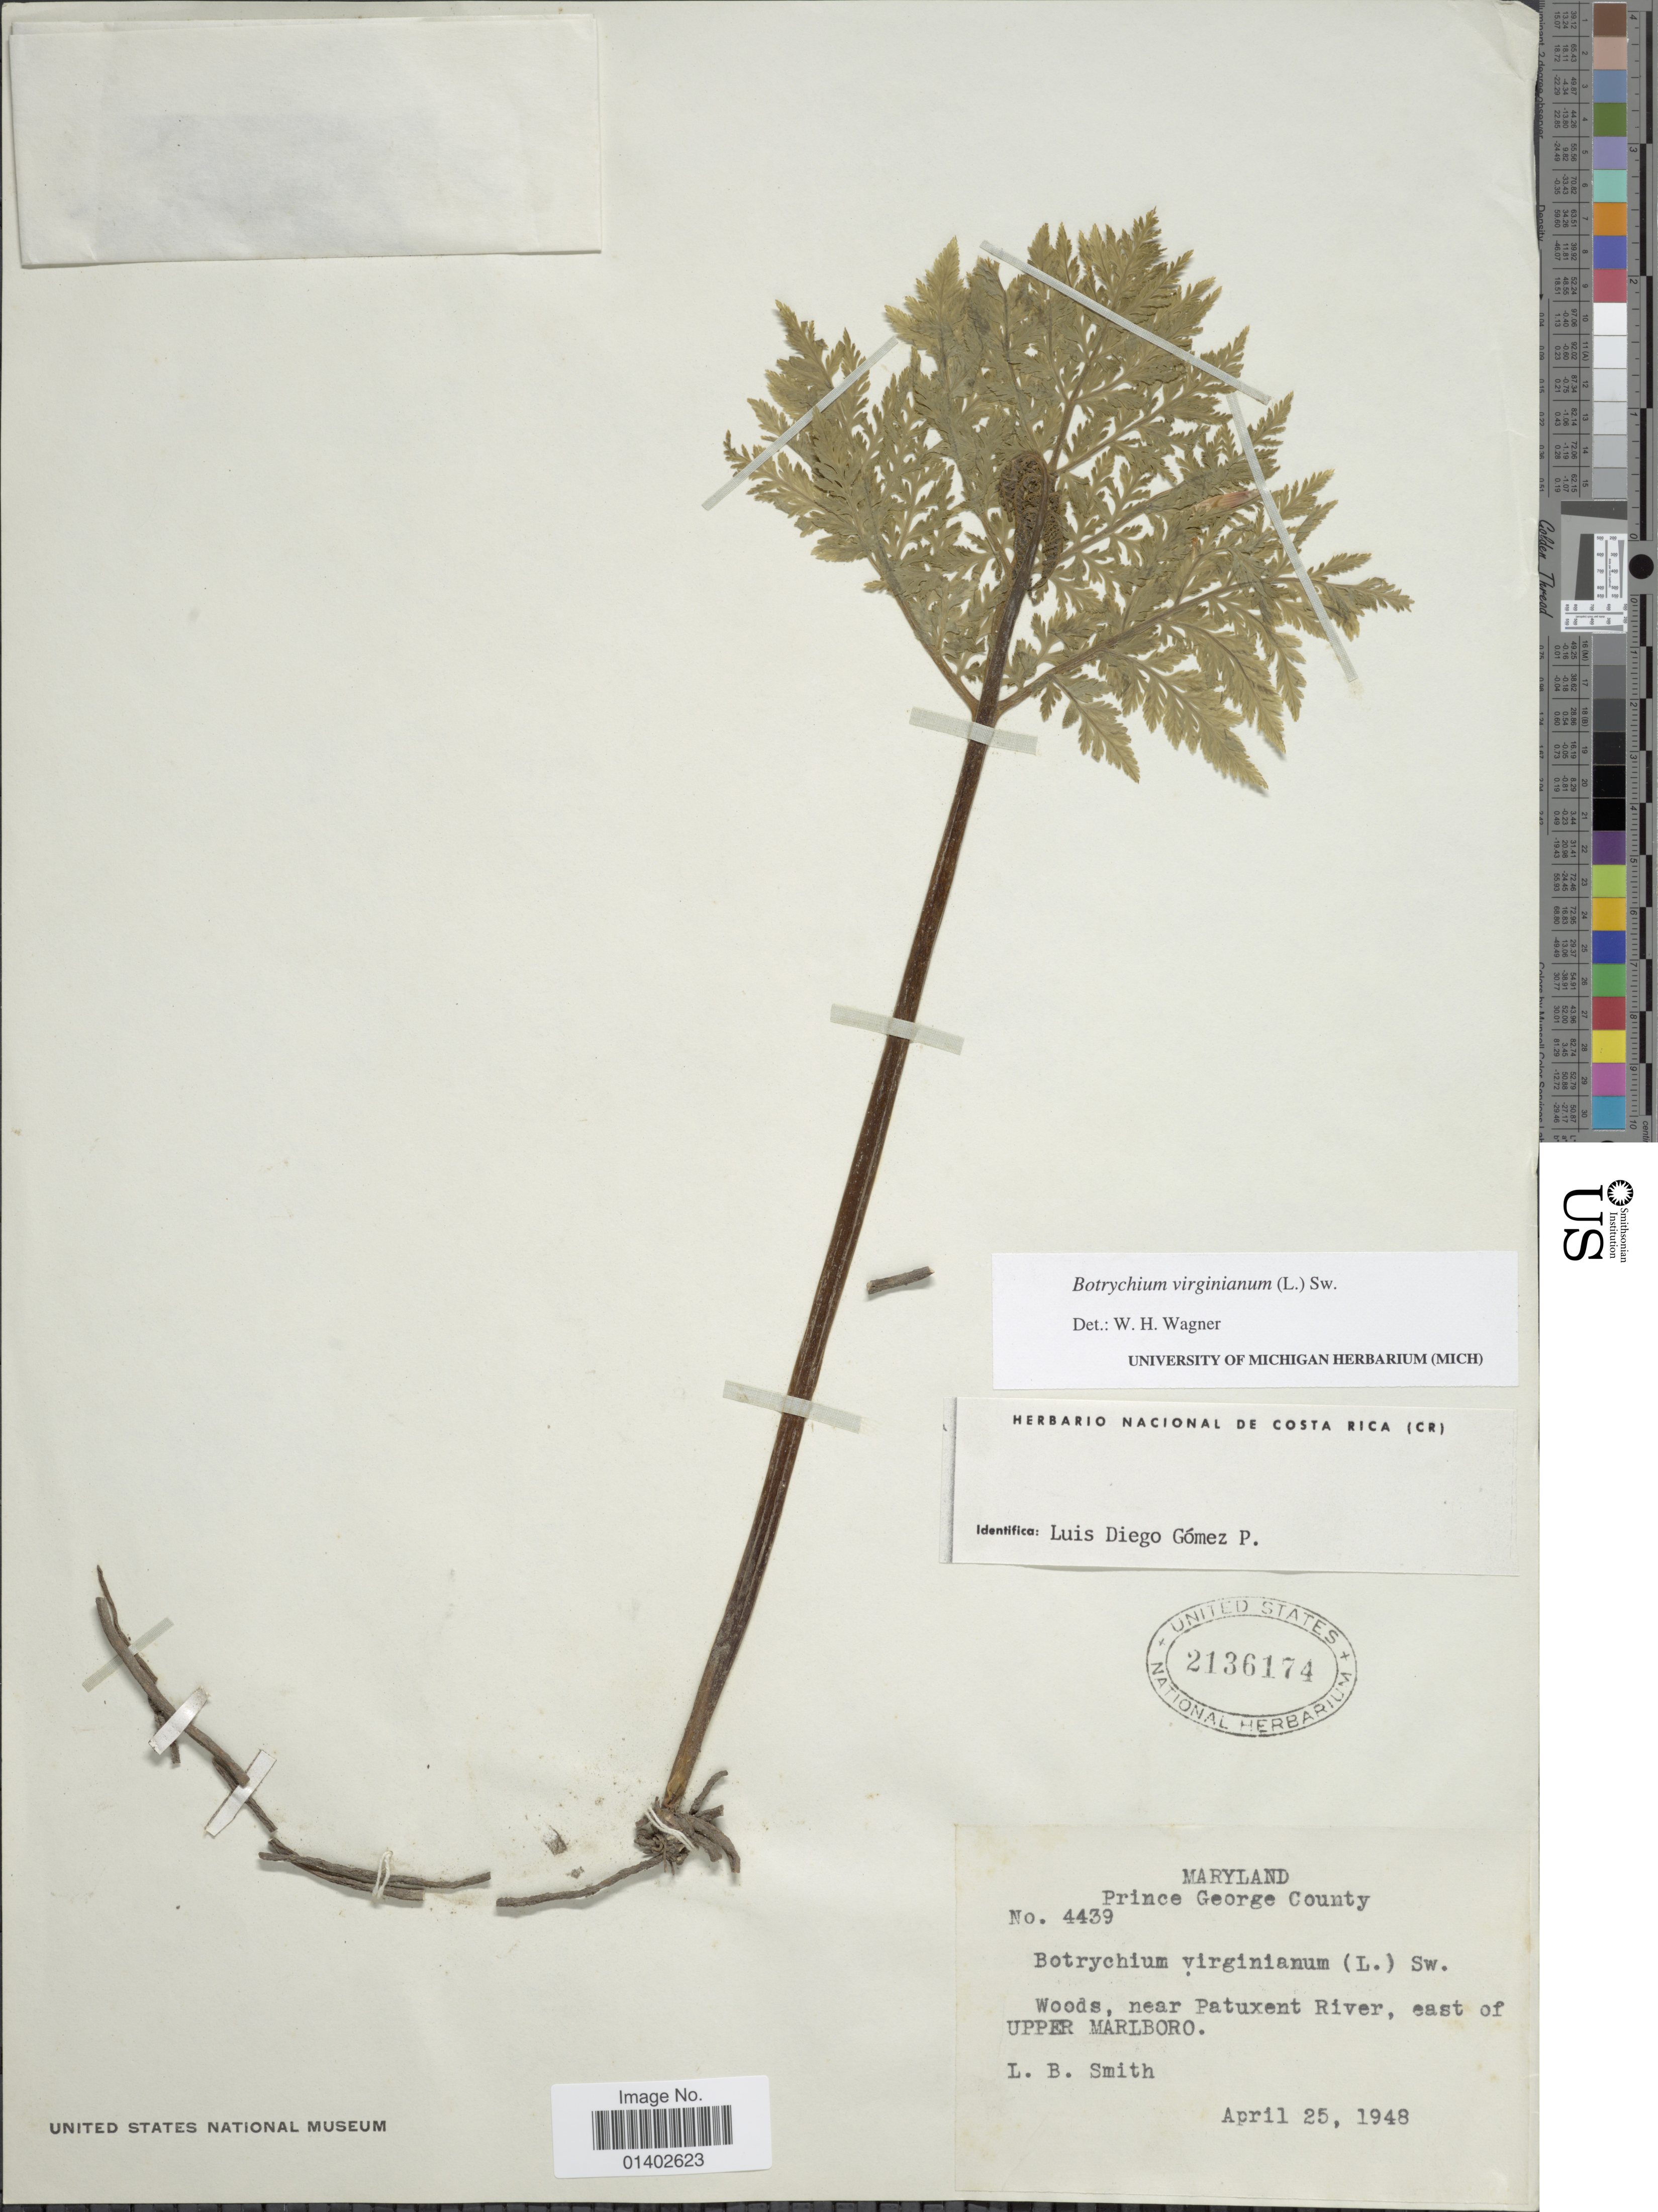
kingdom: Plantae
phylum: Tracheophyta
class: Polypodiopsida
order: Ophioglossales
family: Ophioglossaceae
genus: Botrychium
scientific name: Botrychium virginianum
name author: (L.) Sw.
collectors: L. Smith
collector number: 4439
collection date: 1948-04-25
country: United States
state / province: Maryland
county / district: Prince George's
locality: Prince Georges County, Woods, near Patuxent River, east of Upper Marlboro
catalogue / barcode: US 2136174